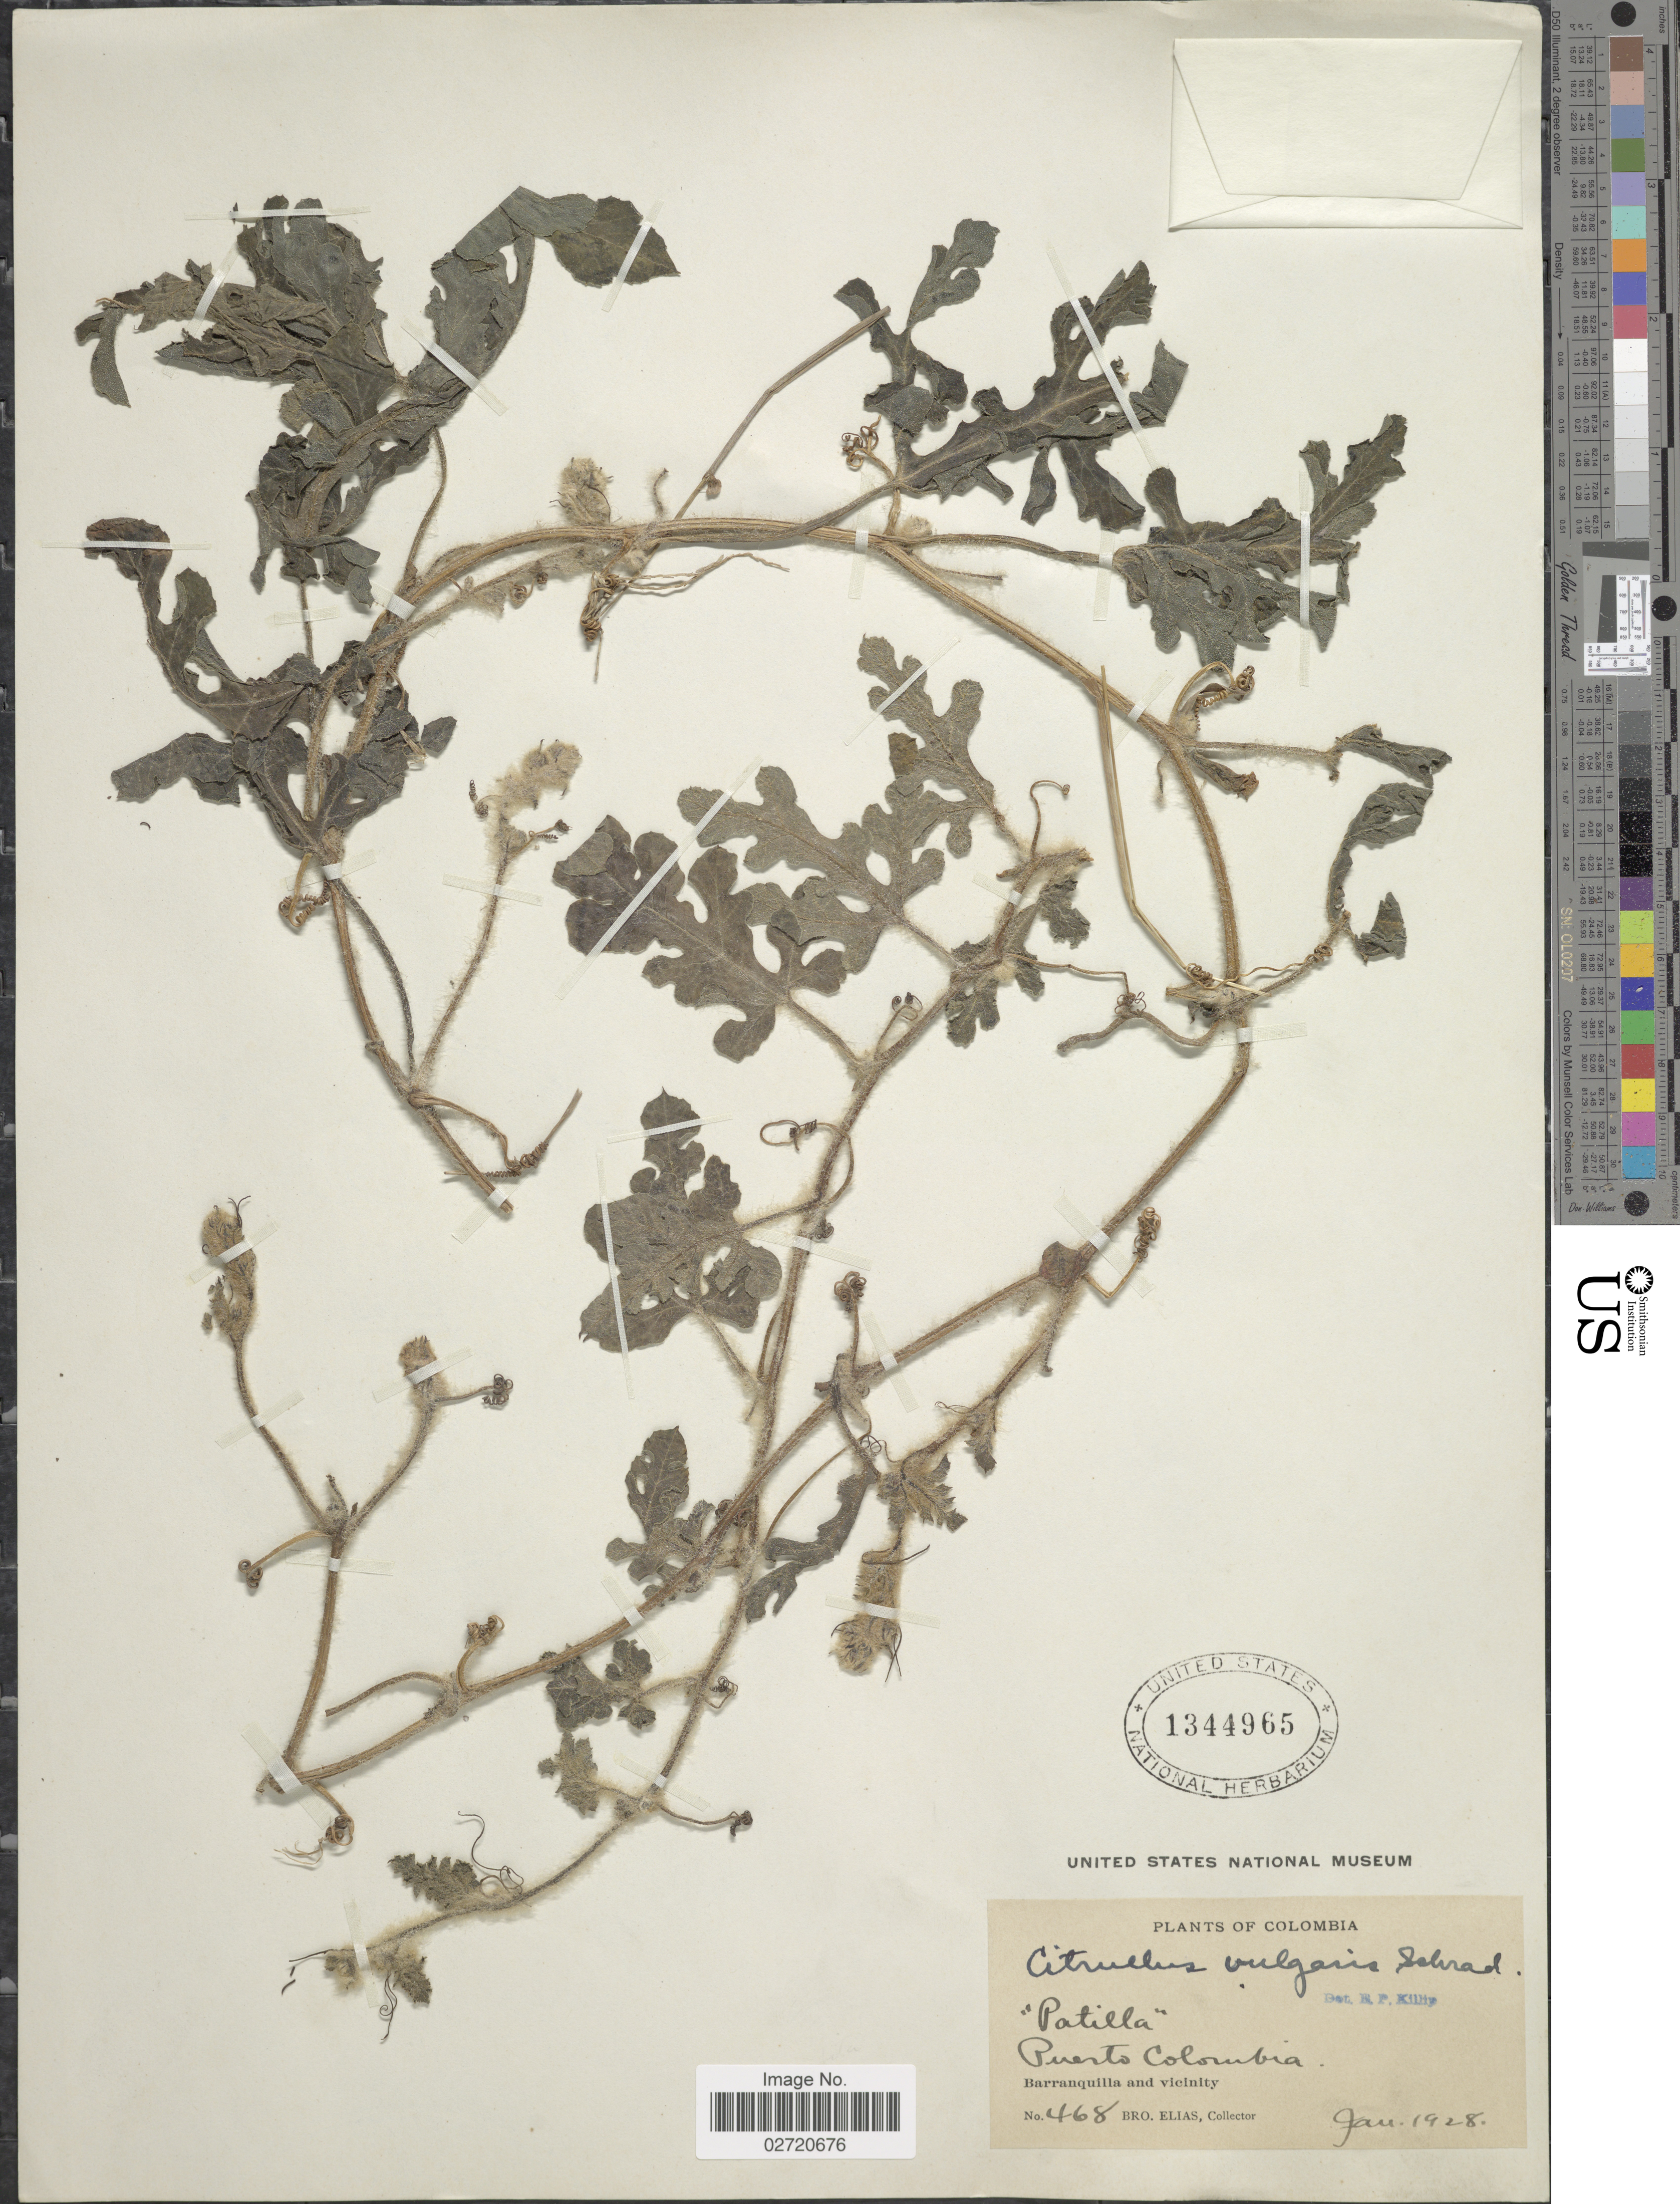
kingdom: Plantae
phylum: Tracheophyta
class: Magnoliopsida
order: Cucurbitales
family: Cucurbitaceae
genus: Citrullus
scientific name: Citrullus lanatus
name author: (Thunb.) Matsum. & Nakai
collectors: Bro. Elias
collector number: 468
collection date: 1928-01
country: Colombia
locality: Puerto Colombia. Barranquilla and vicinity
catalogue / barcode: US 1344965